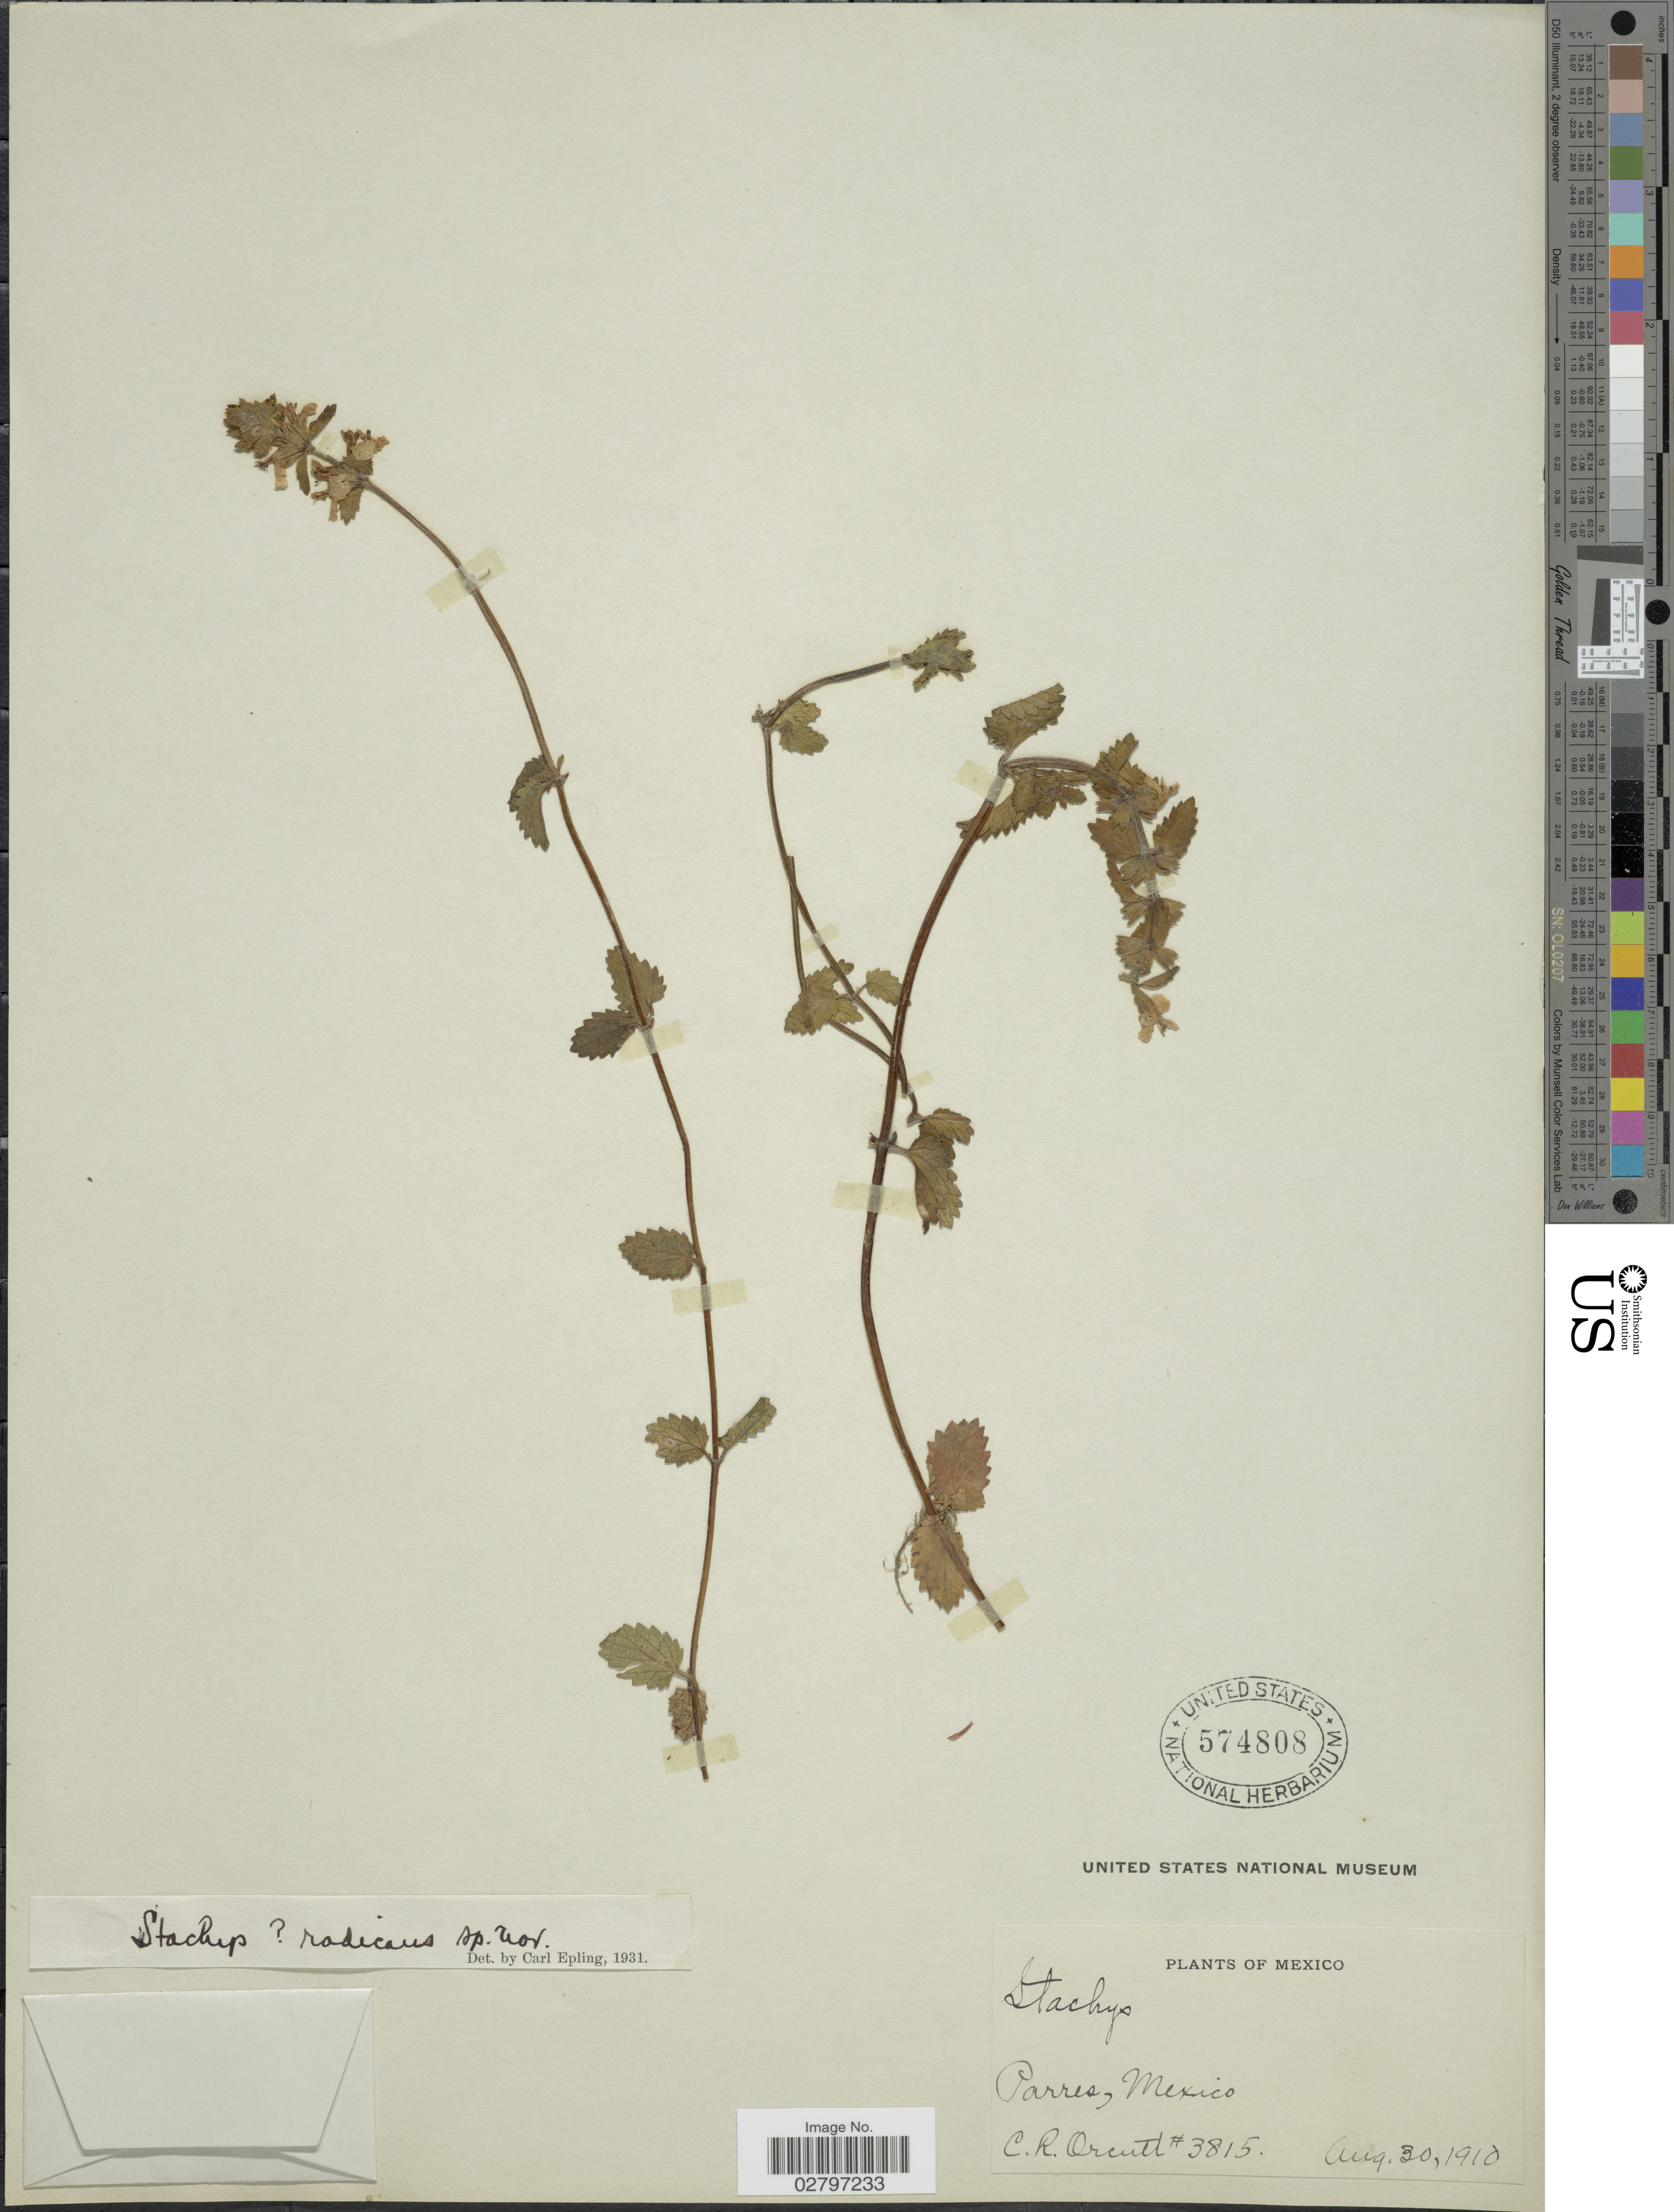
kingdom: Plantae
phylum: Tracheophyta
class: Magnoliopsida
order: Lamiales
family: Lamiaceae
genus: Stachys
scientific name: Stachys radicans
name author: Epling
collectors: C. R. Orcutt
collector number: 3815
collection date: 1910-08-30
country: Mexico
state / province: México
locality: Parres.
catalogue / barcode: US 574808